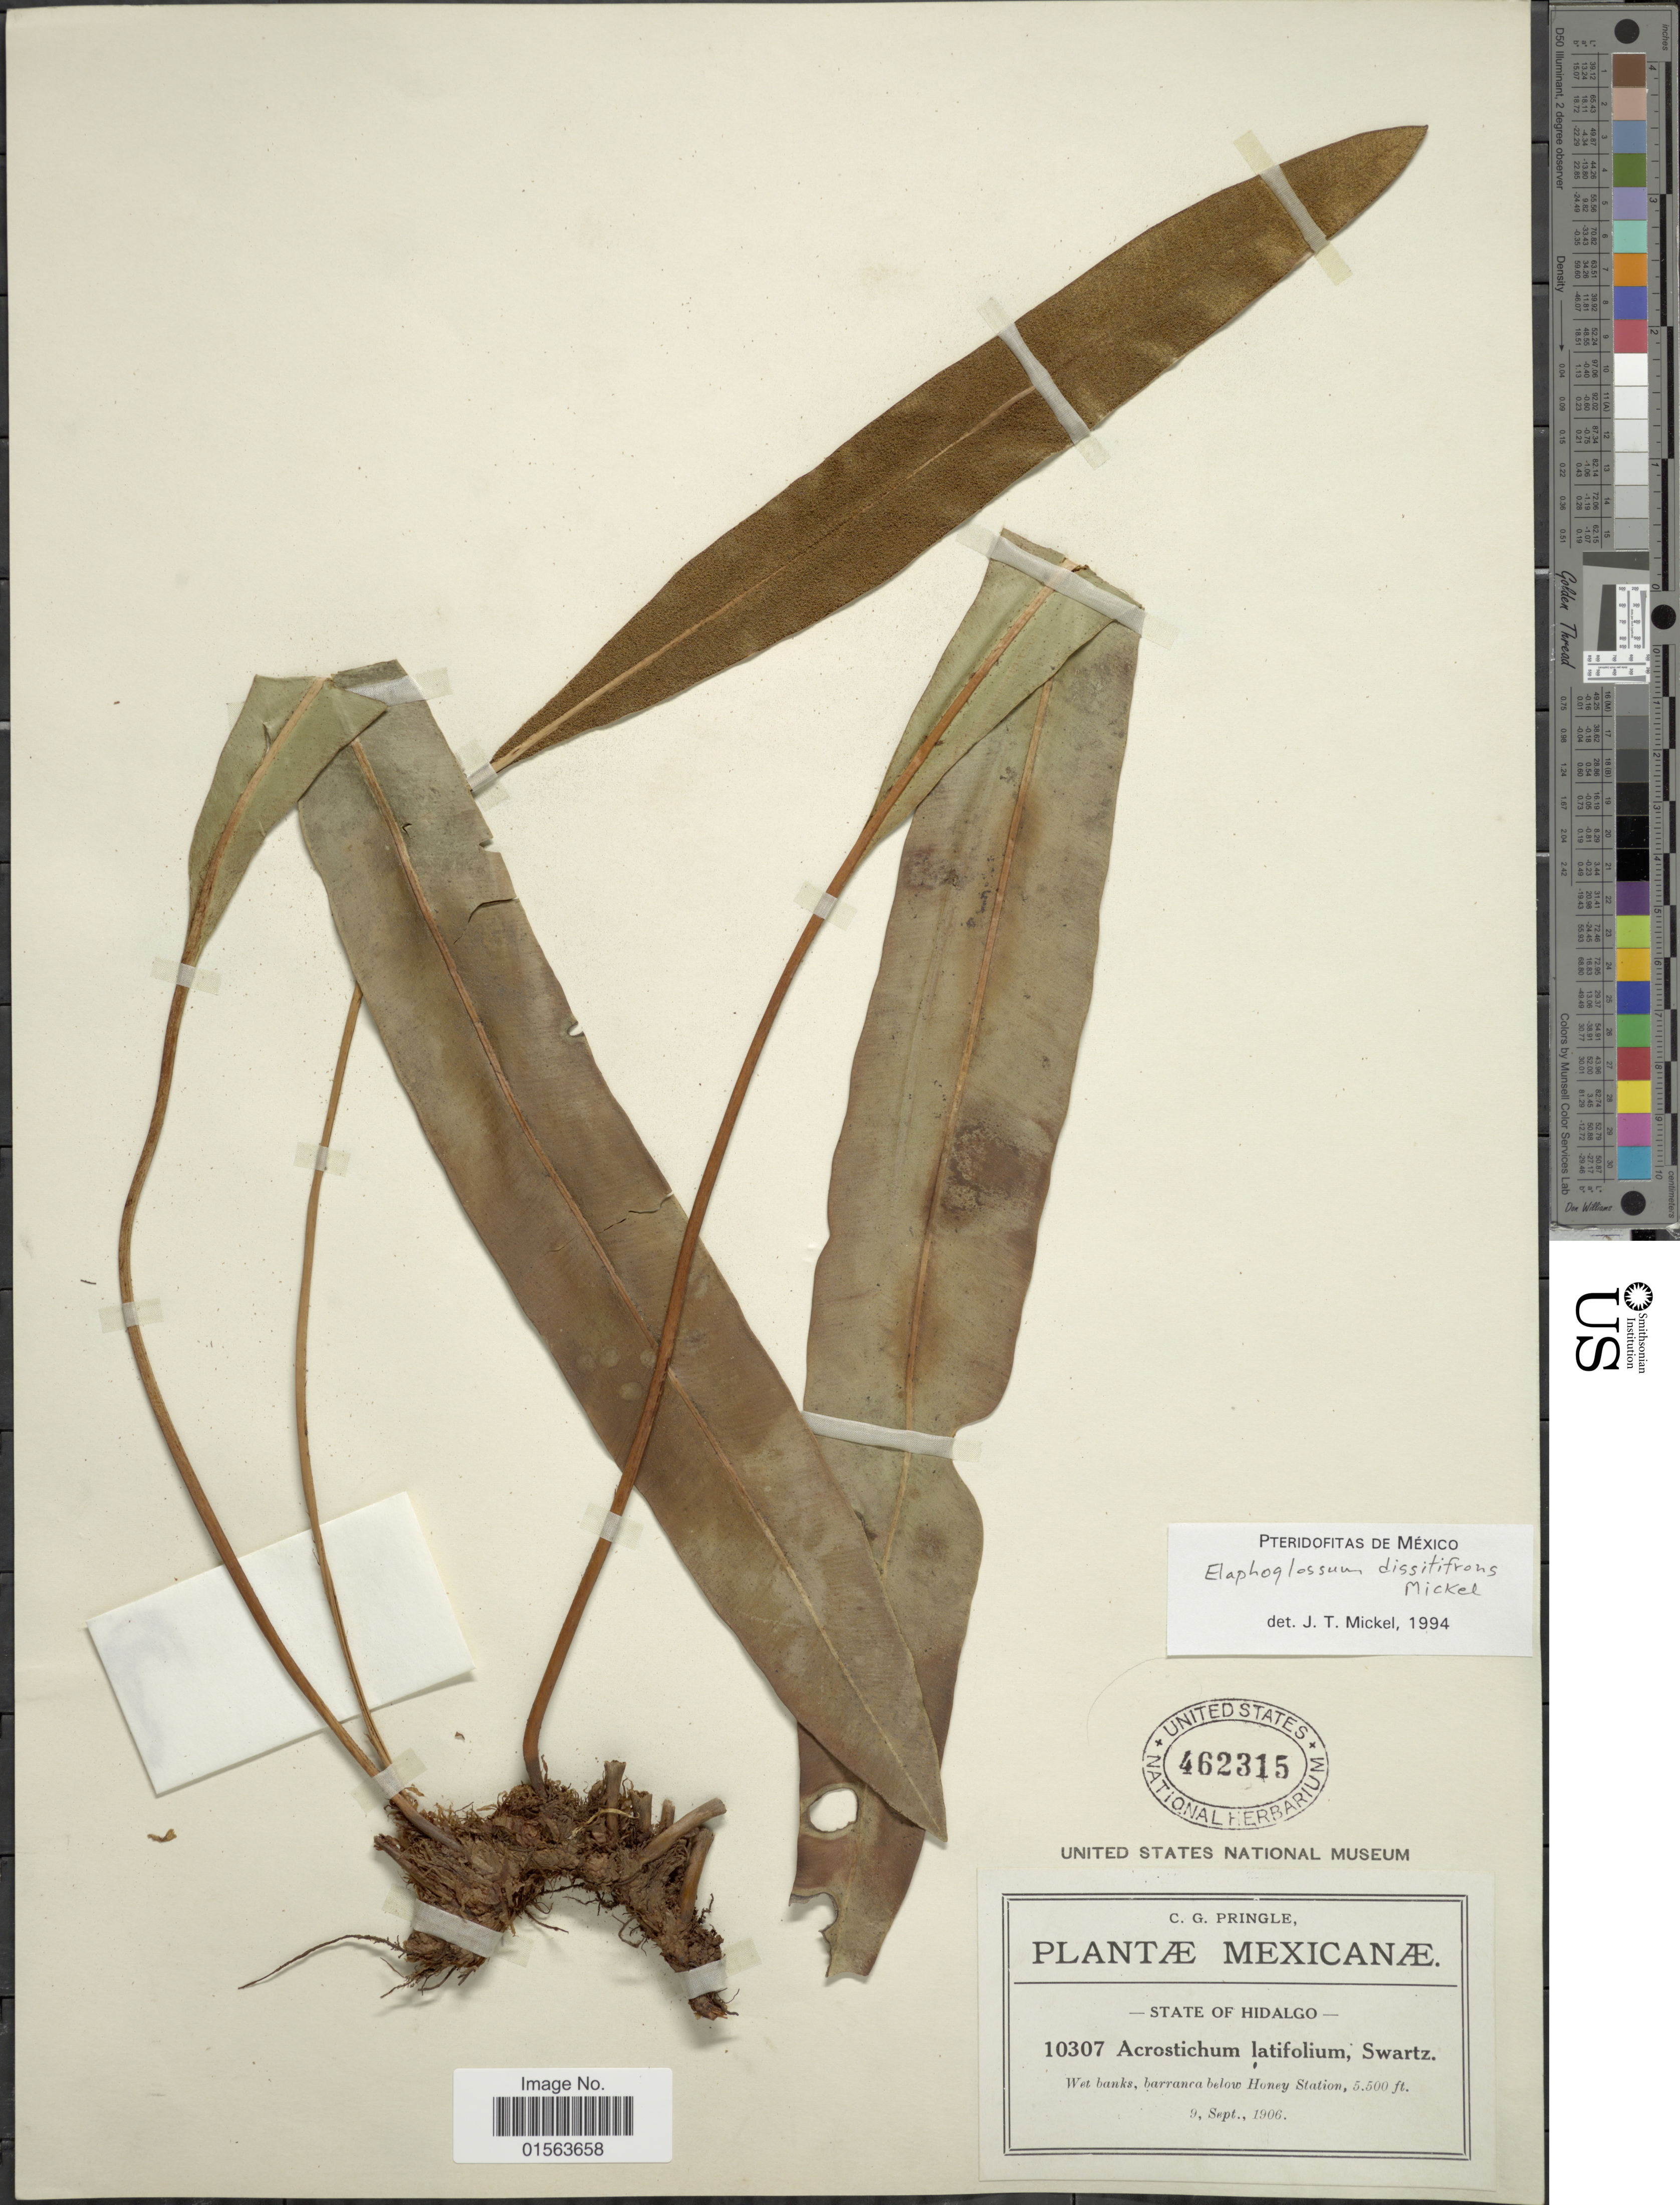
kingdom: Plantae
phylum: Tracheophyta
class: Polypodiopsida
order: Polypodiales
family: Dryopteridaceae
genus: Elaphoglossum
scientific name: Elaphoglossum dissitifrons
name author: Mickel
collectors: C. G. Pringle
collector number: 10307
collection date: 1906-09-09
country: Mexico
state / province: Hidalgo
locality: State of Hidalgo, barranca below Honey Station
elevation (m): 1676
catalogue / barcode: US 462315